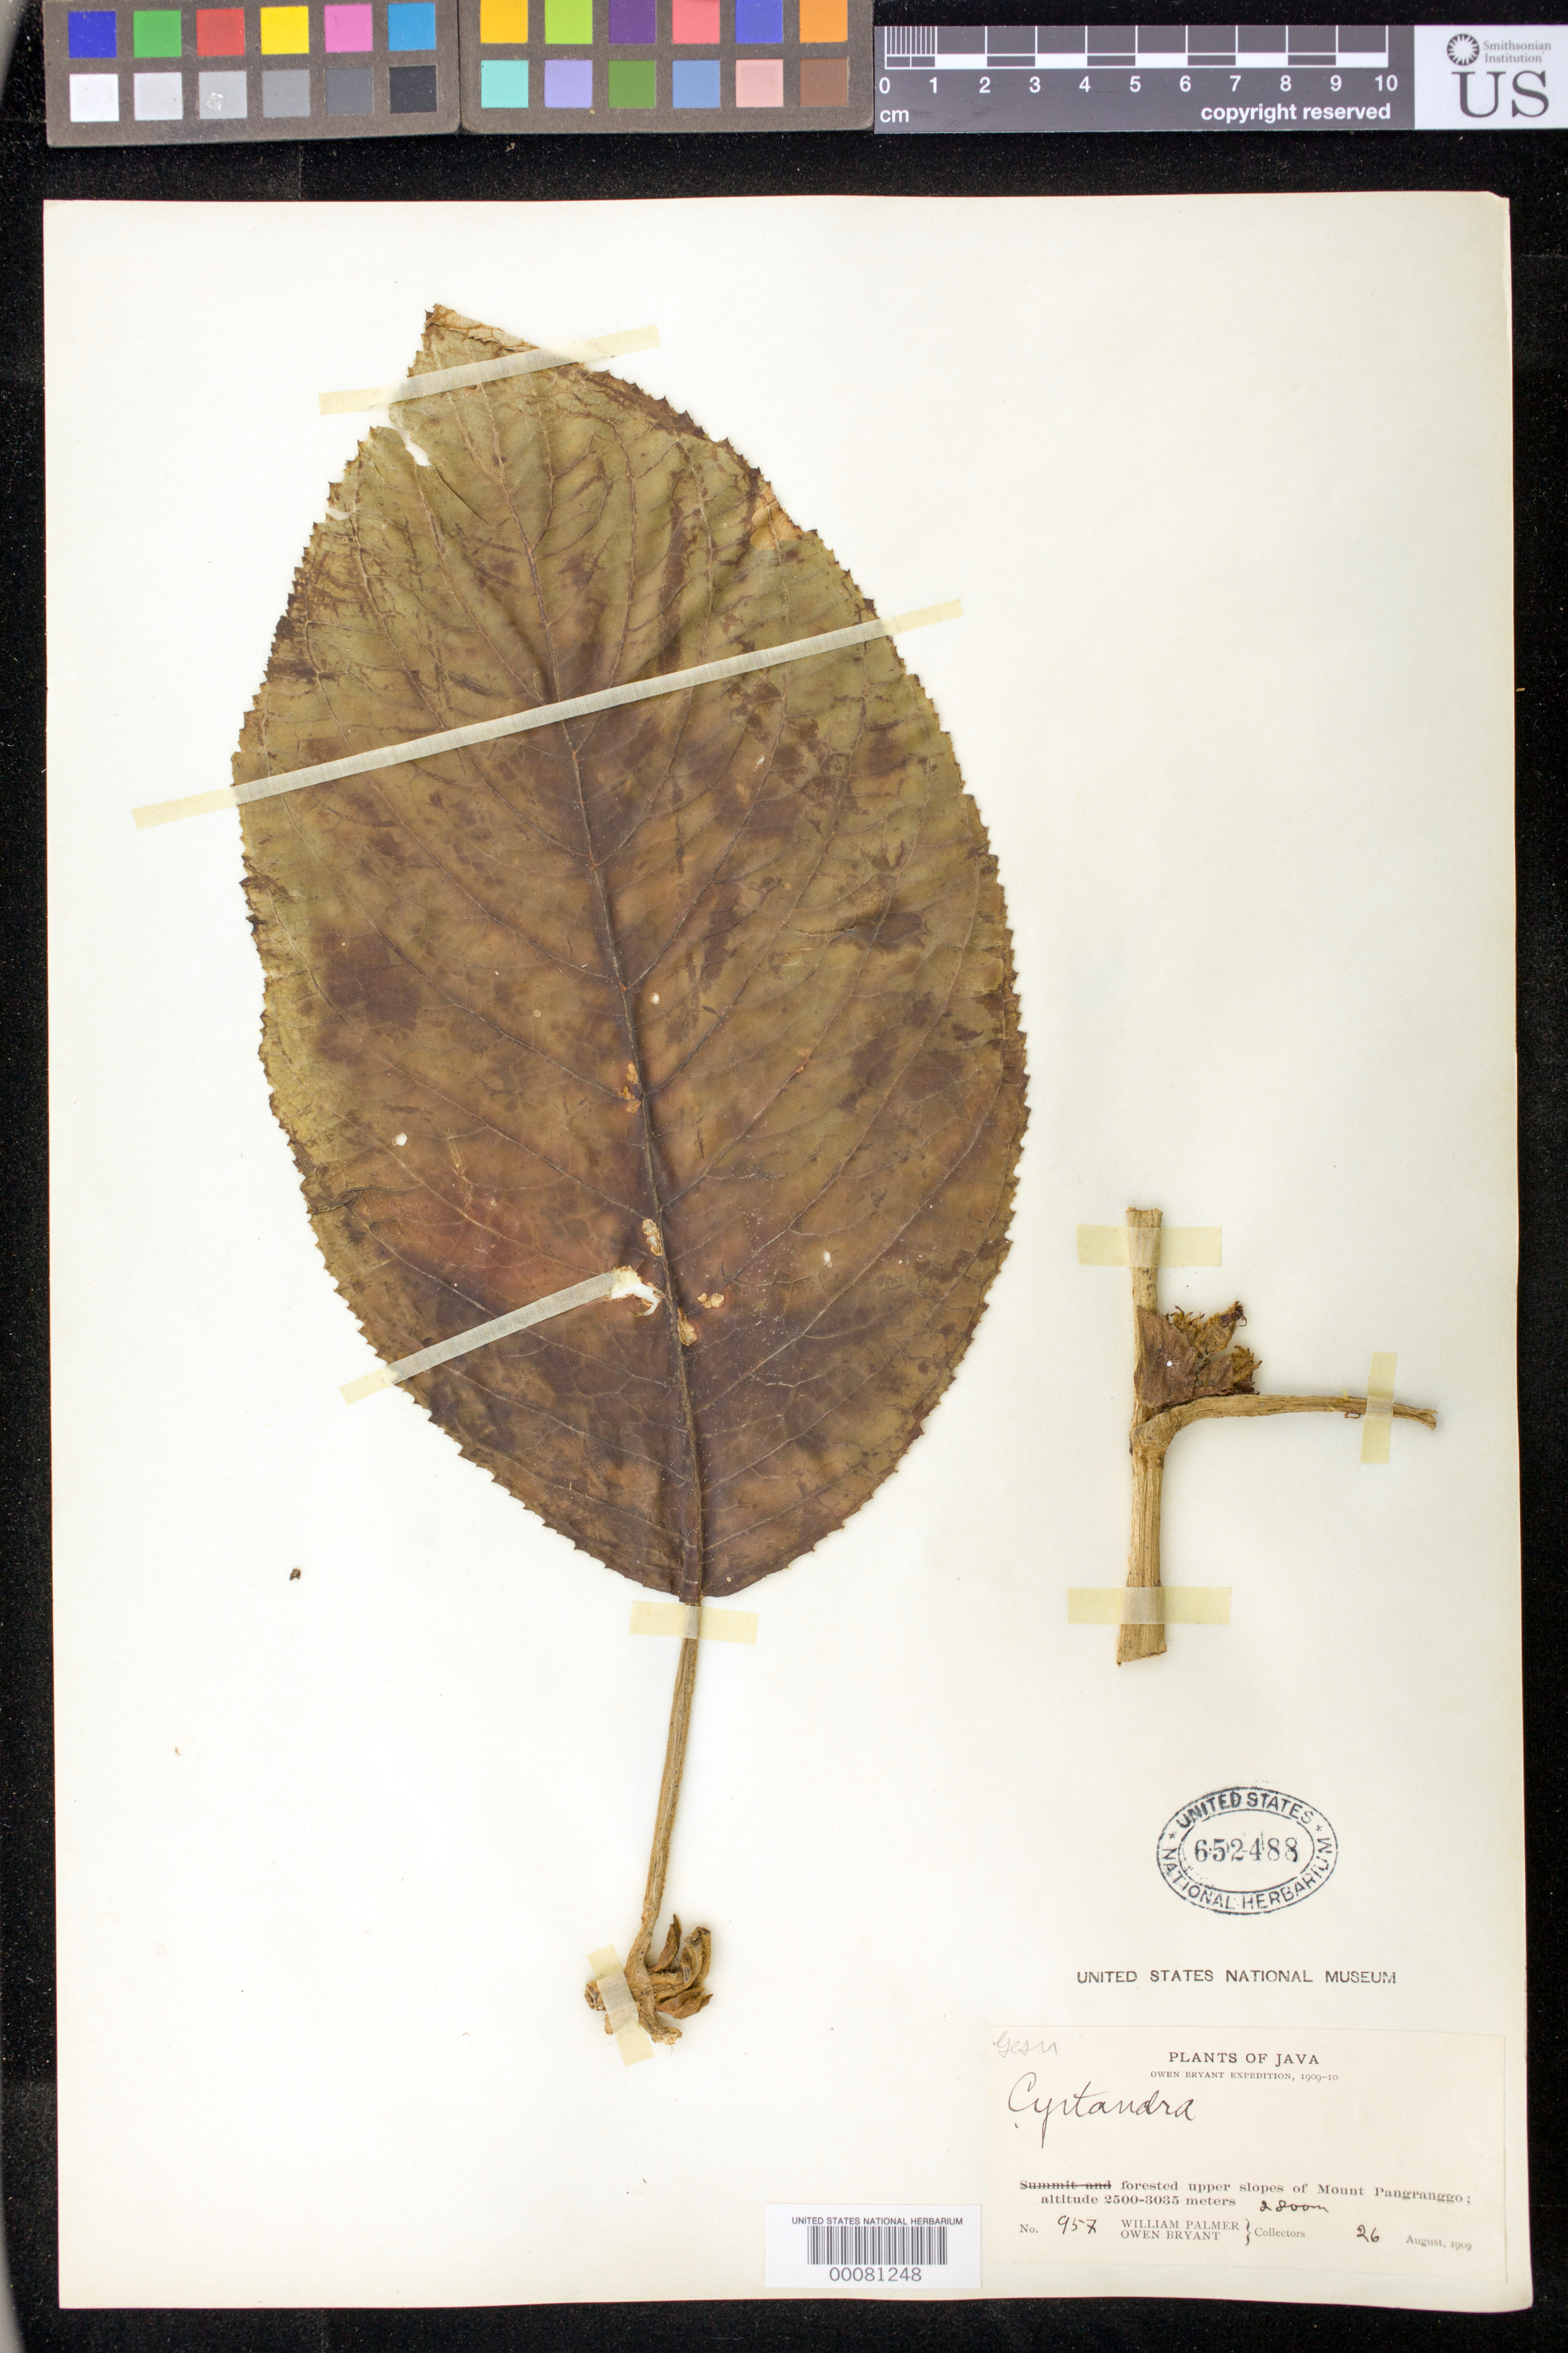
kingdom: Plantae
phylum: Tracheophyta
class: Magnoliopsida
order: Lamiales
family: Gesneriaceae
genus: Cyrtandra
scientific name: Cyrtandra sp.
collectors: W. Palmer & O. Bryant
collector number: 957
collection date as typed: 26 Aug 1909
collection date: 1909-08-26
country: Indonesia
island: Java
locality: Forested middle slopes of mt pangranggo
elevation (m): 2800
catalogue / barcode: US 652488